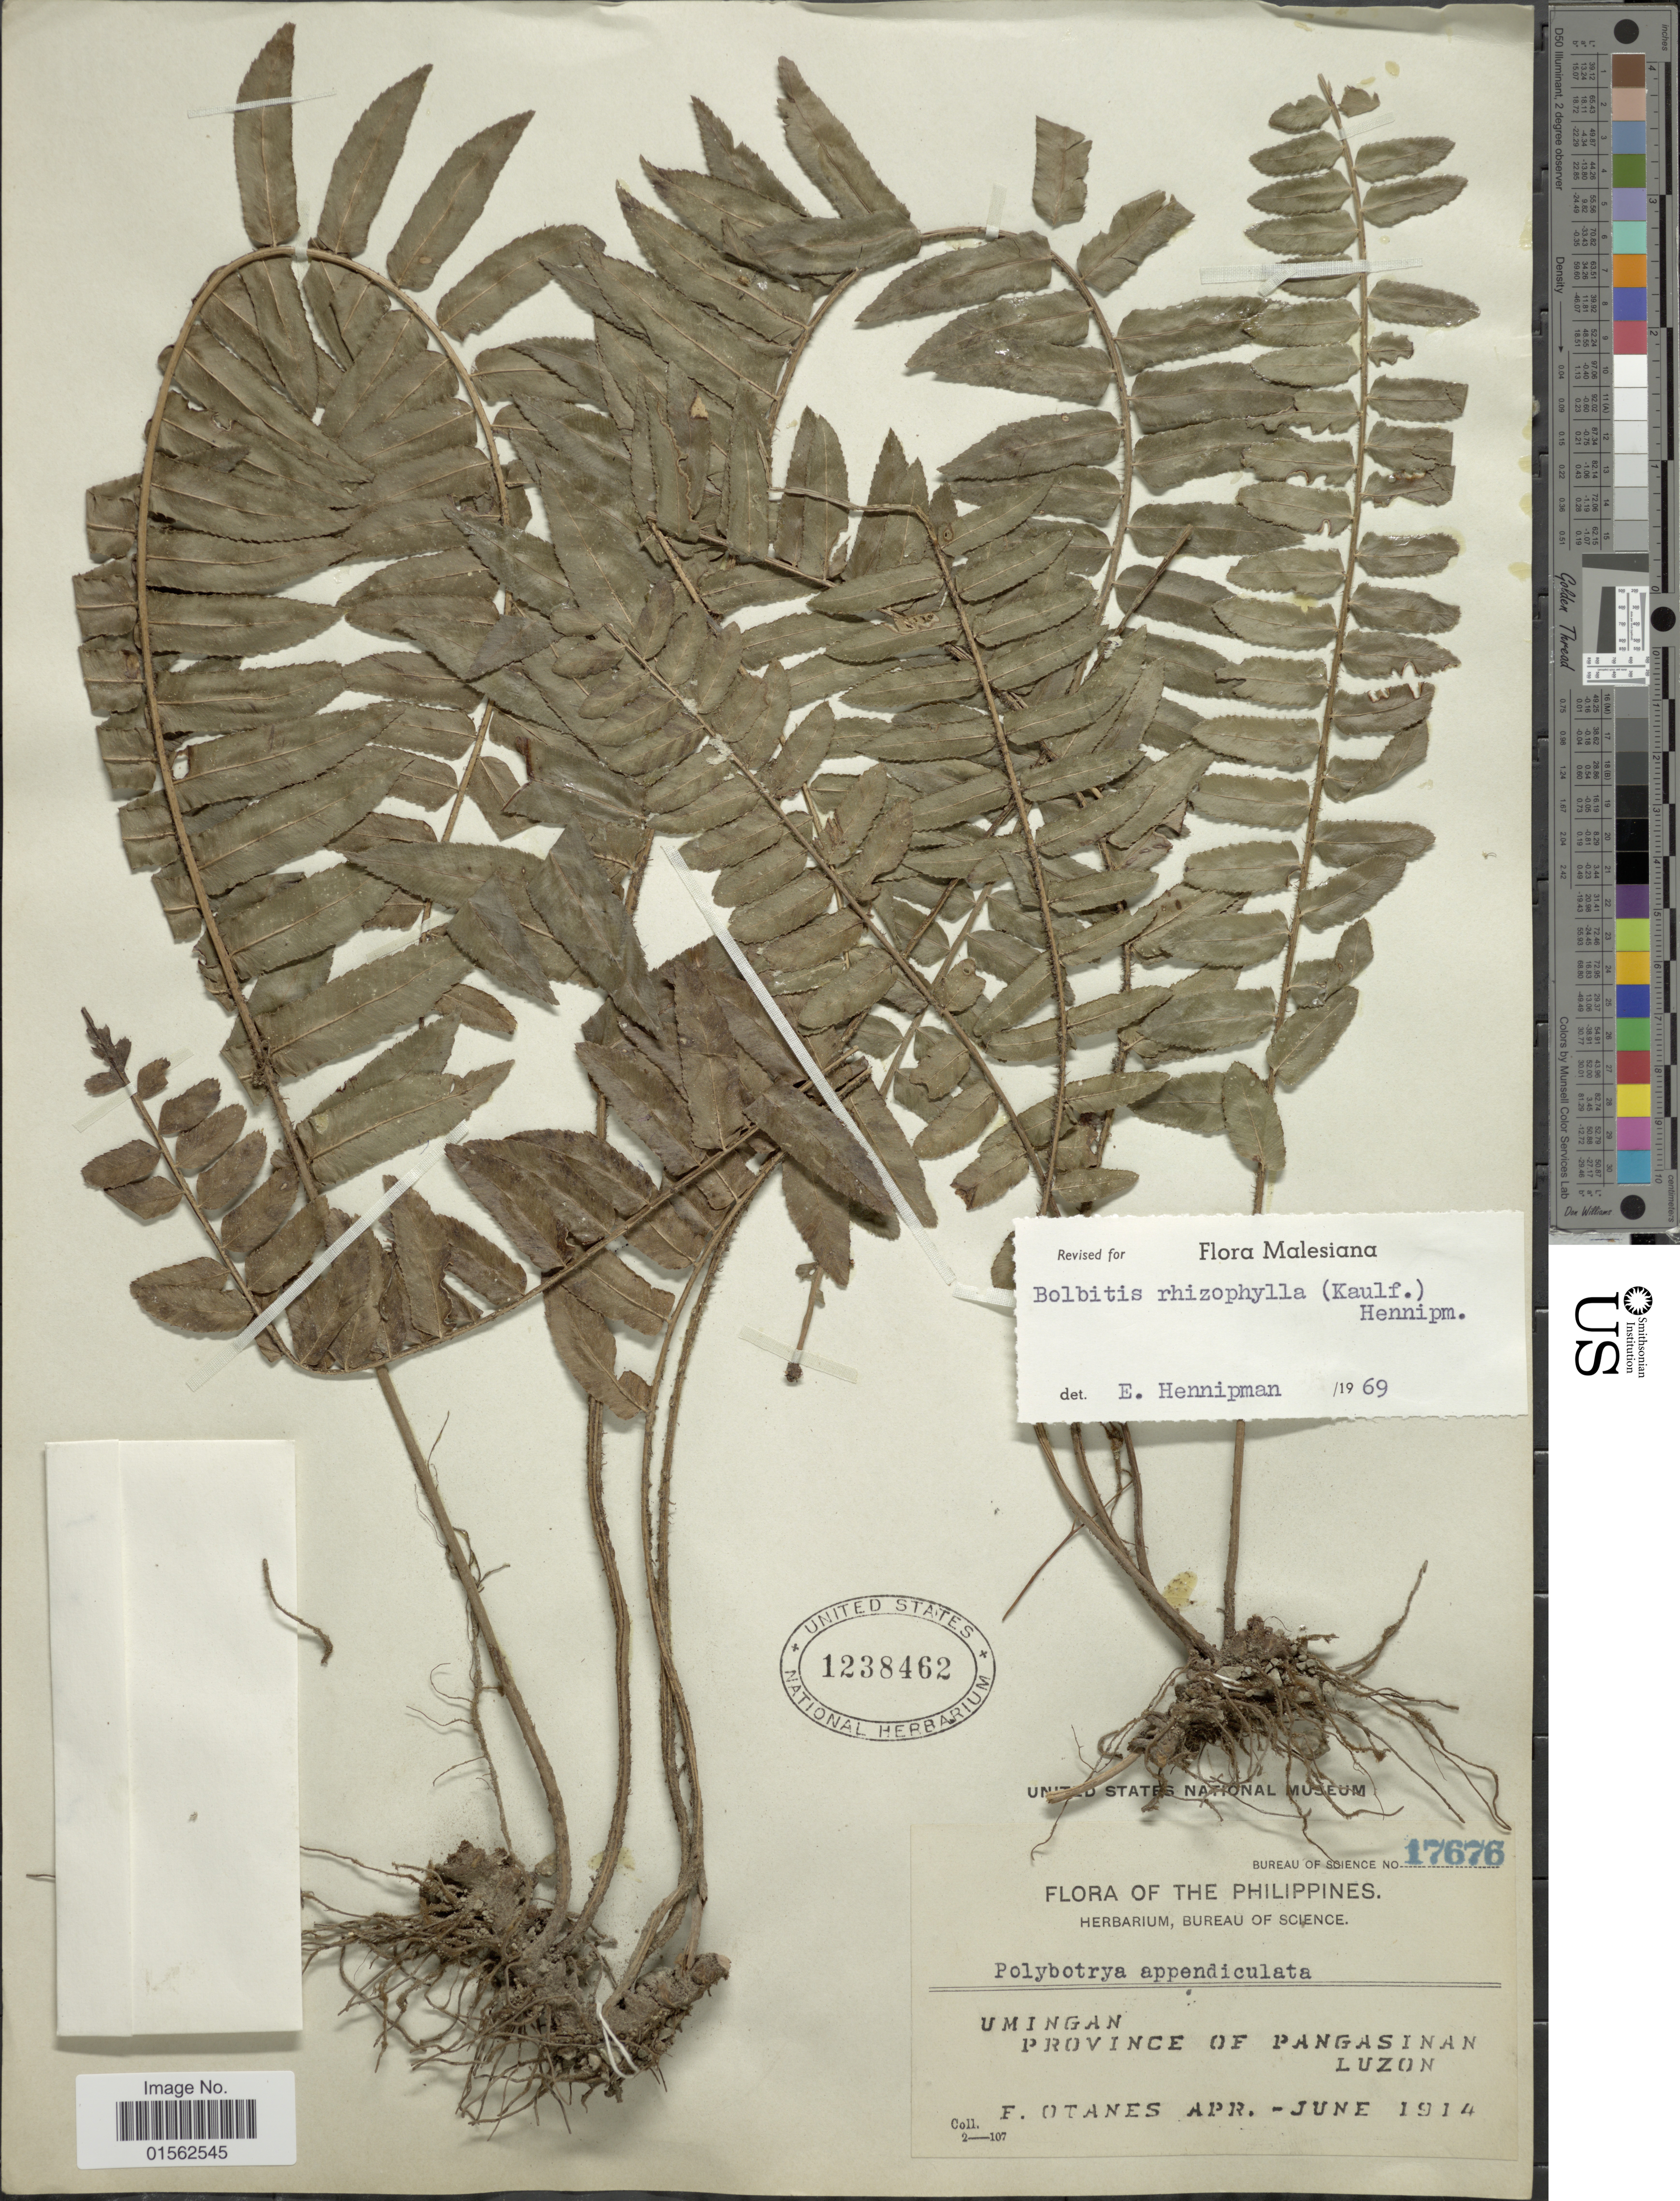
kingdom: Plantae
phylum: Tracheophyta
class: Polypodiopsida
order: Polypodiales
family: Dryopteridaceae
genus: Bolbitis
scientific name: Bolbitis rhizophylla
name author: (Kaulf.) Hennipman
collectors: F. Q. Otanes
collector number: Bureau of Science 17676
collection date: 1914-04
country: Philippines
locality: Philippines, Umingan, Province of Pangasinan Luzon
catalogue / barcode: US 1238462